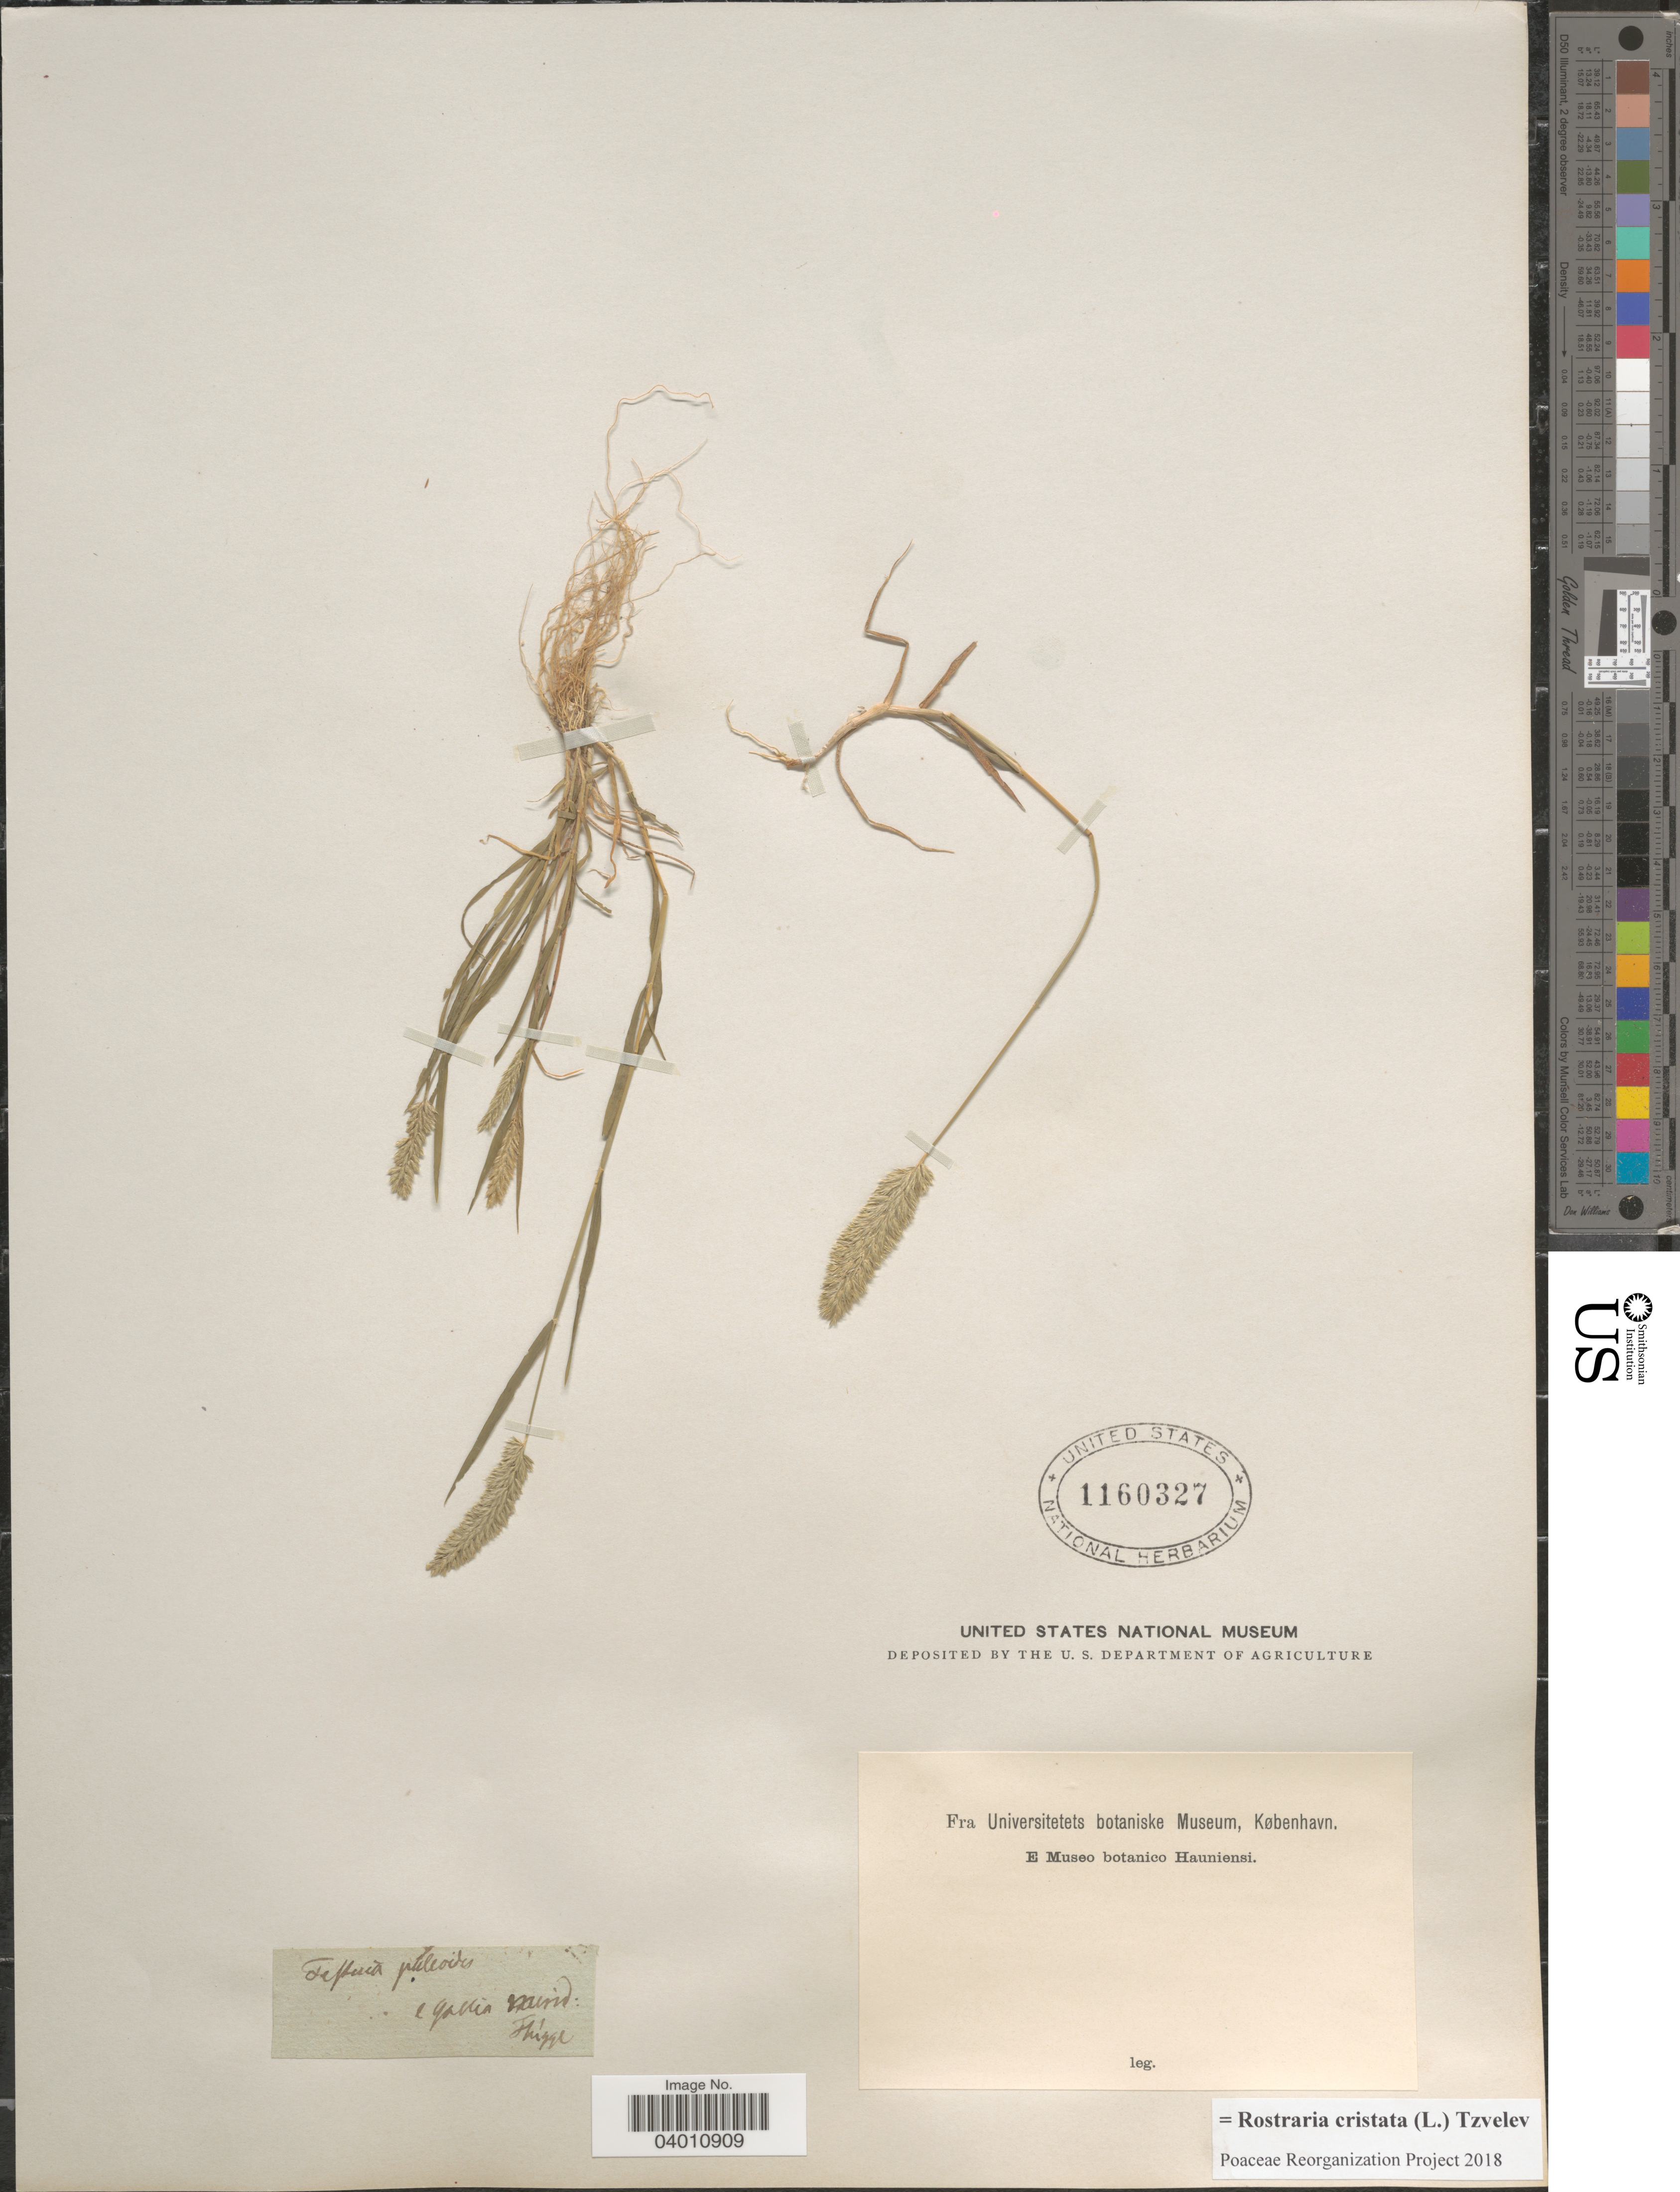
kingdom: Plantae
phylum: Tracheophyta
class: Liliopsida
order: Poales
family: Poaceae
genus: Rostraria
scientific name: Rostraria cristata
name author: (L.) Tzvelev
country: France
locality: Gallia merid.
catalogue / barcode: US 1160327